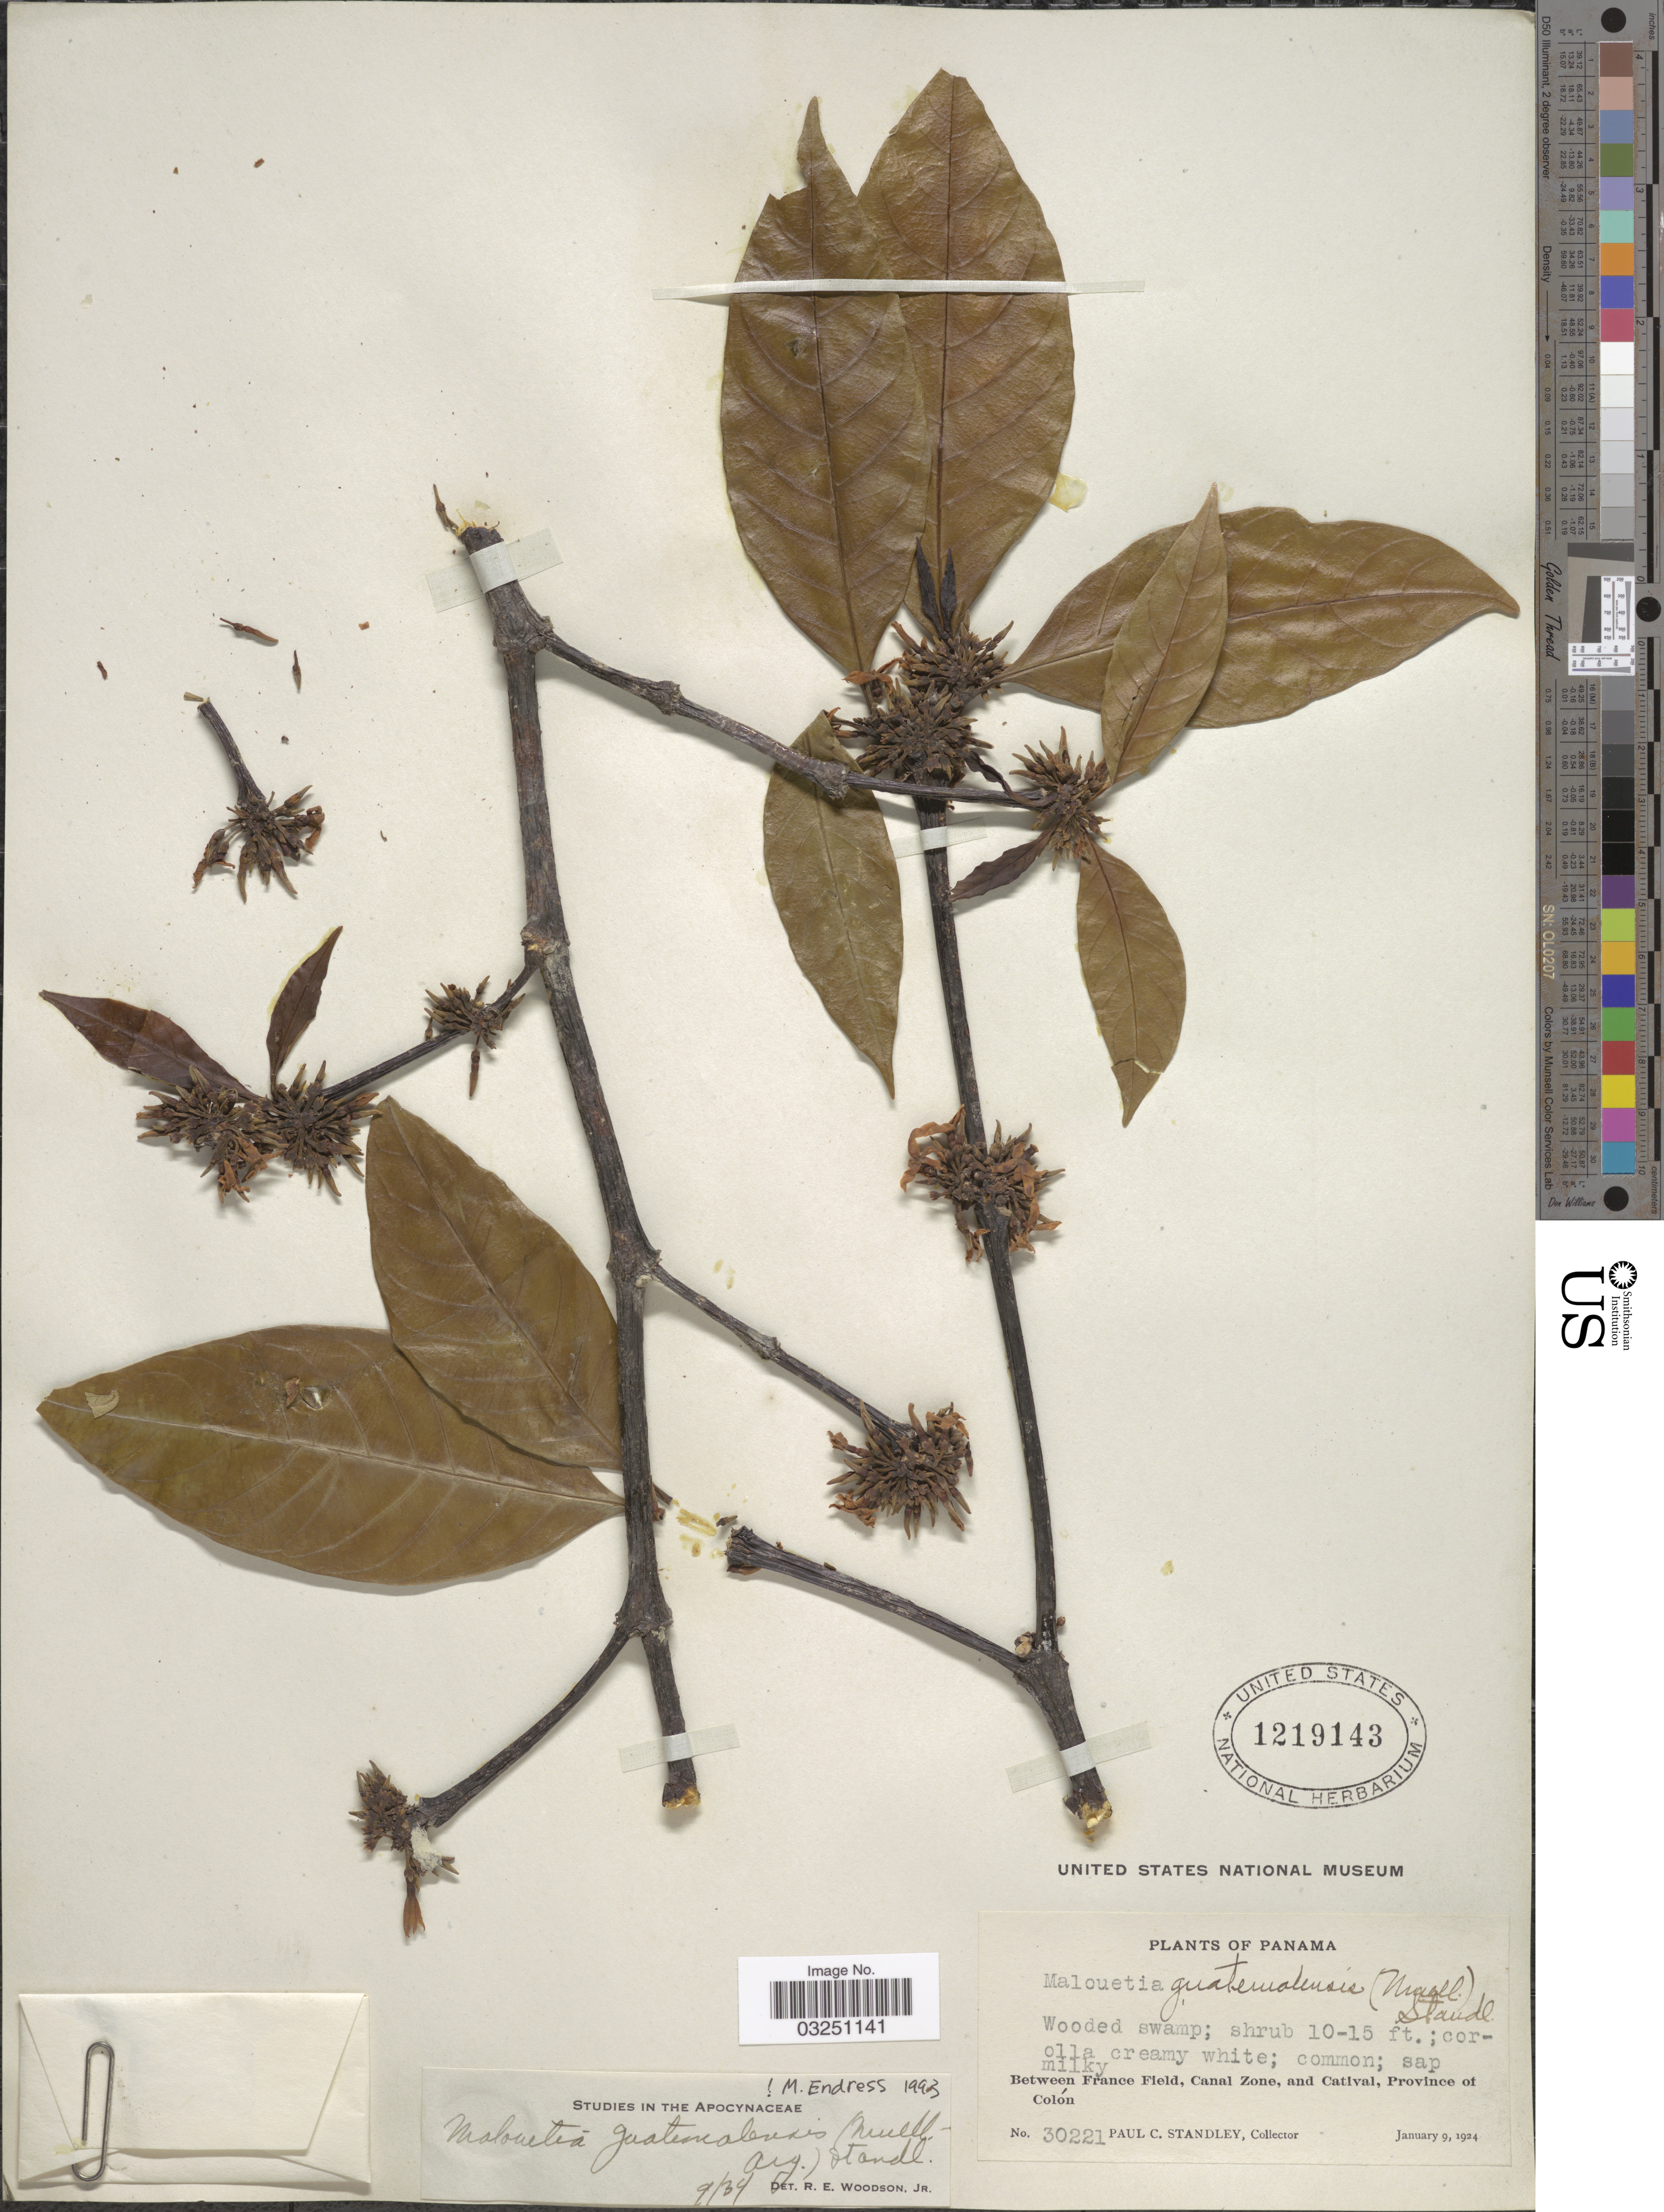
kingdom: Plantae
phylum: Tracheophyta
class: Magnoliopsida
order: Gentianales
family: Apocynaceae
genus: Malouetia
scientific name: Malouetia guatemalensis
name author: (Müll. Arg.) Standl.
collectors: P. C. Standley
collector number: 30221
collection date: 1924-01-09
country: Panama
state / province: Colón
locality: Between France Field, Canal Zone, and Catival.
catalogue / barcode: US 1219143